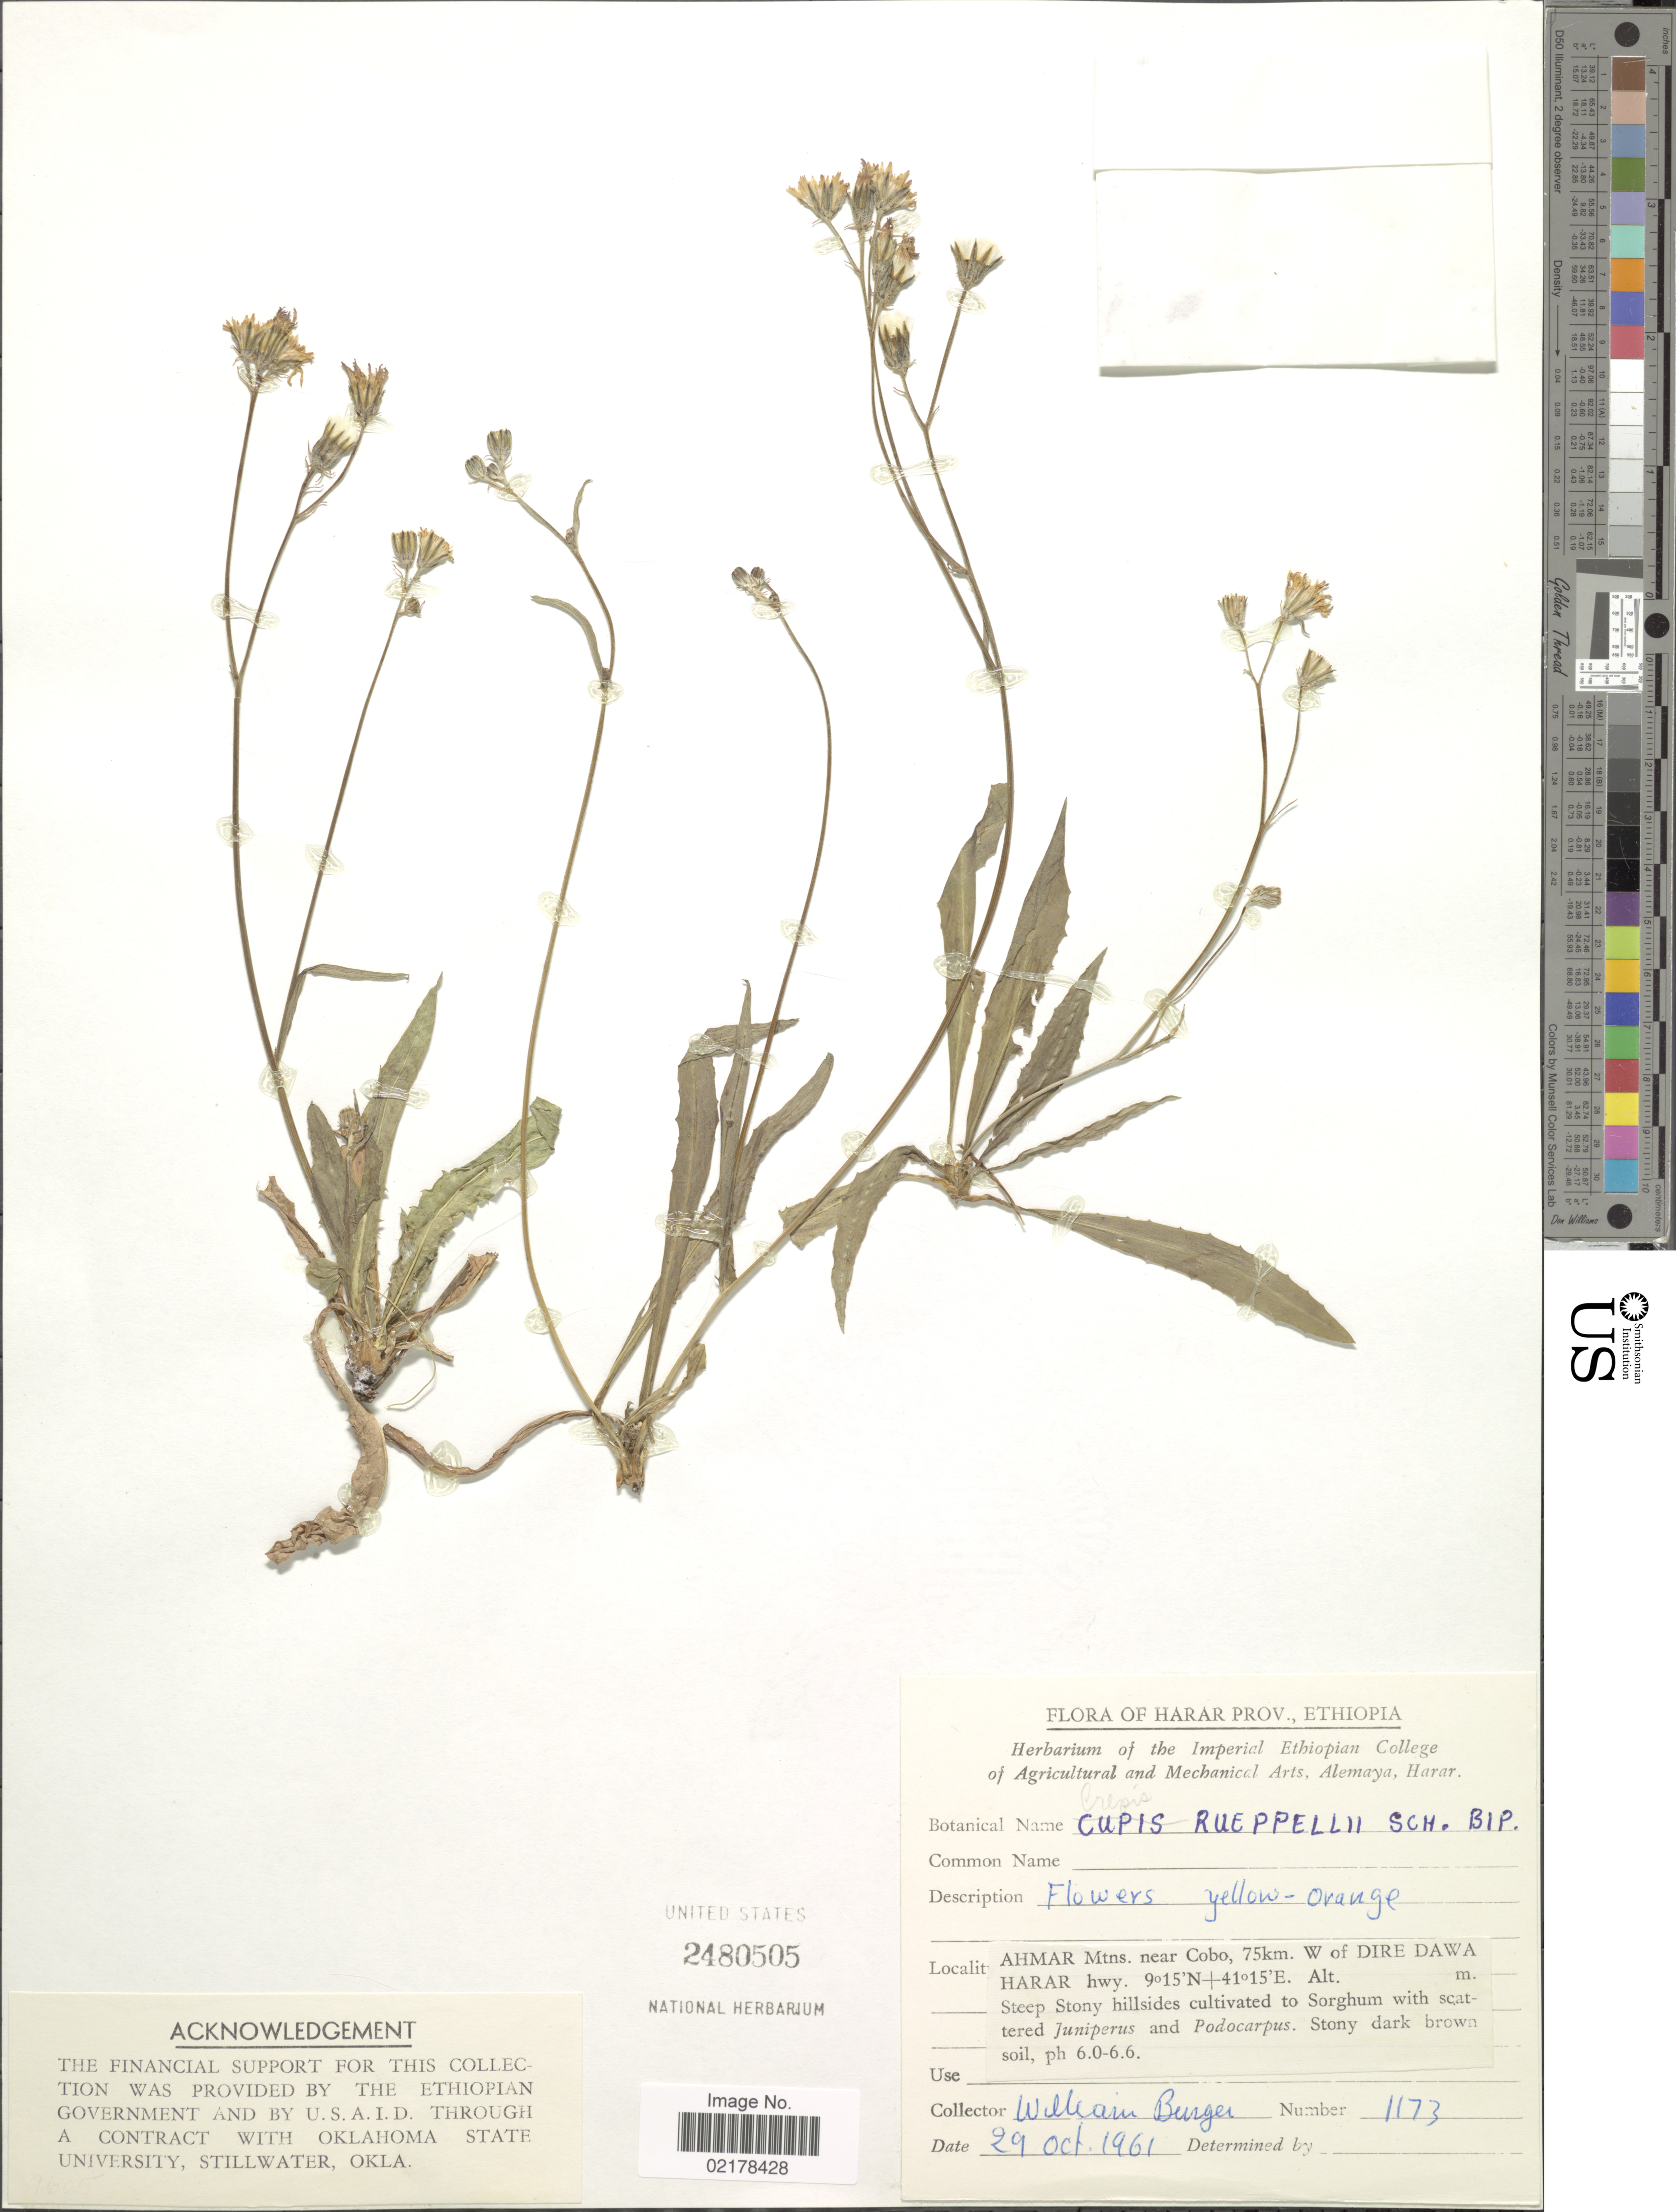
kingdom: Plantae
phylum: Tracheophyta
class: Magnoliopsida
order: Asterales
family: Asteraceae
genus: Crepis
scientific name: Crepis rueppellii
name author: Sch. Bip.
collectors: W. Burger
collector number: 1173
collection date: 1961-10-29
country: Ethiopia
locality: Harar Prov. Ahmar Mtns. near Cobo, 75km W of Dire Dawa Harar hwy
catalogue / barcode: US 2480505